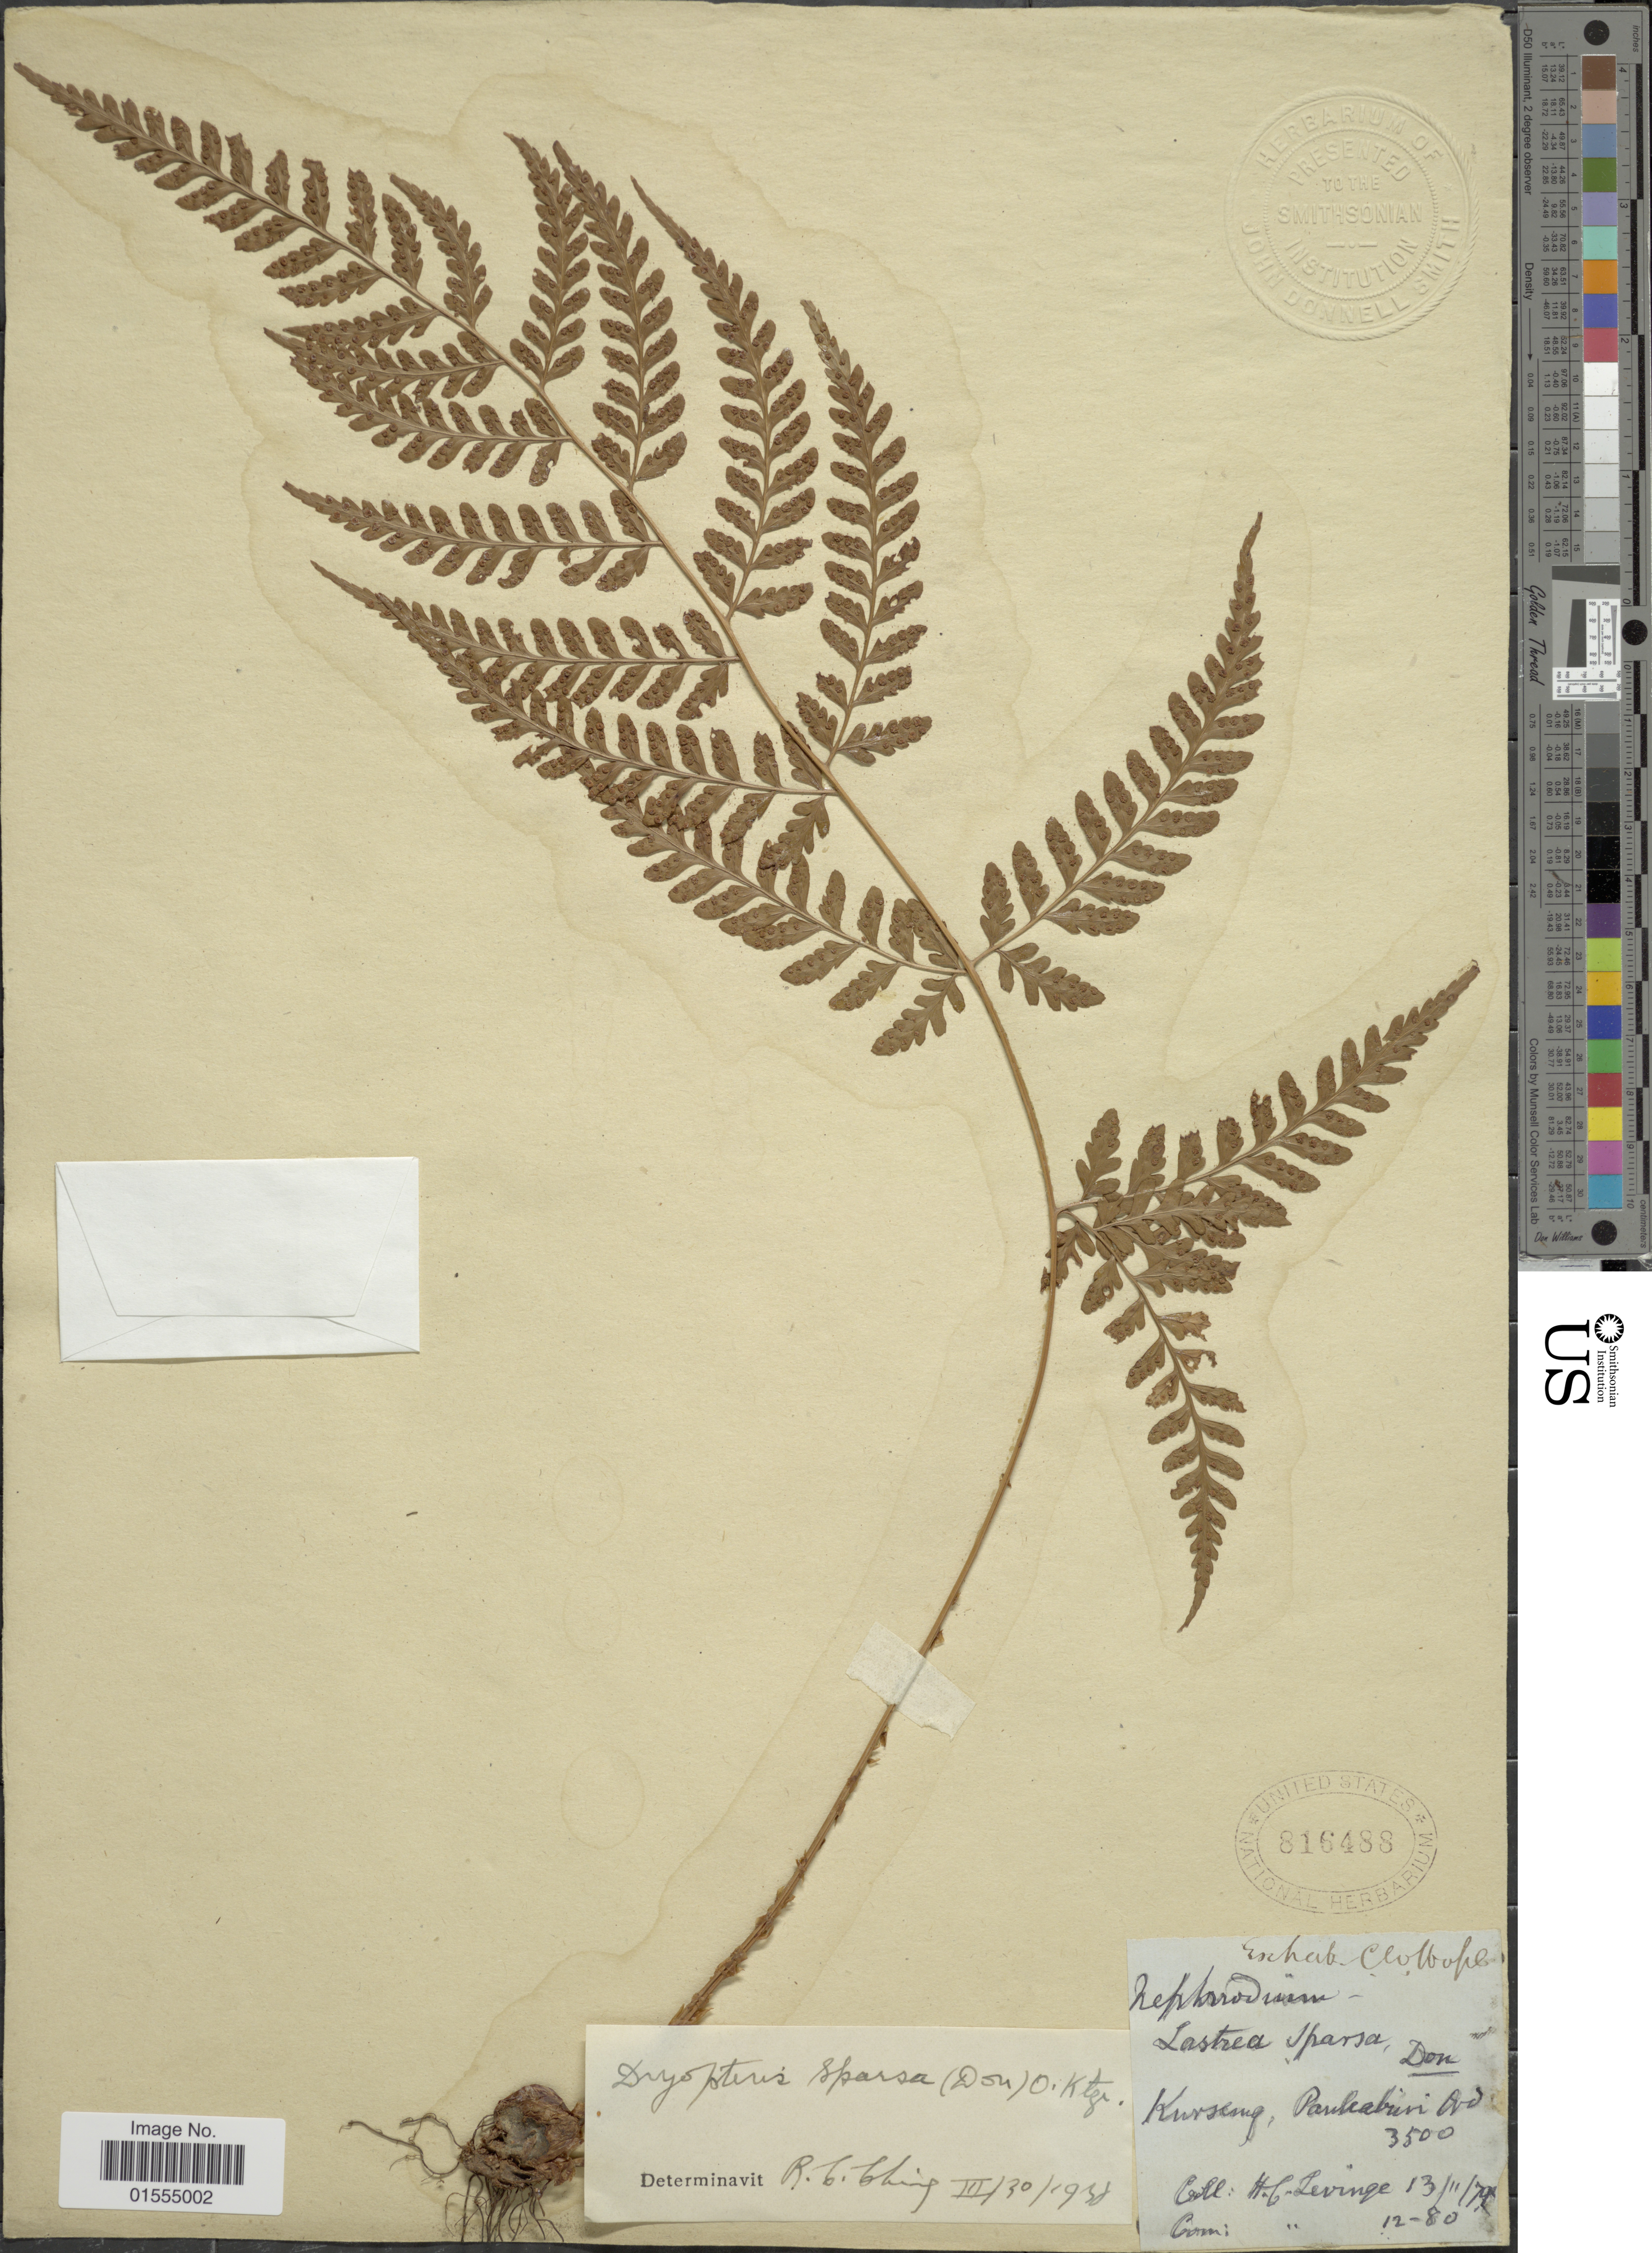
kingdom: Plantae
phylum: Tracheophyta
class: Polypodiopsida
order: Polypodiales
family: Dryopteridaceae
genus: Dryopteris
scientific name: Dryopteris sparsa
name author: (D. Don) Kuntze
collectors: H. Levinge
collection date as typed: Transcribed d/m/y: 13/11/79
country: India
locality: Kurseong, Pankabiri [interpreted]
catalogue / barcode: US 816488